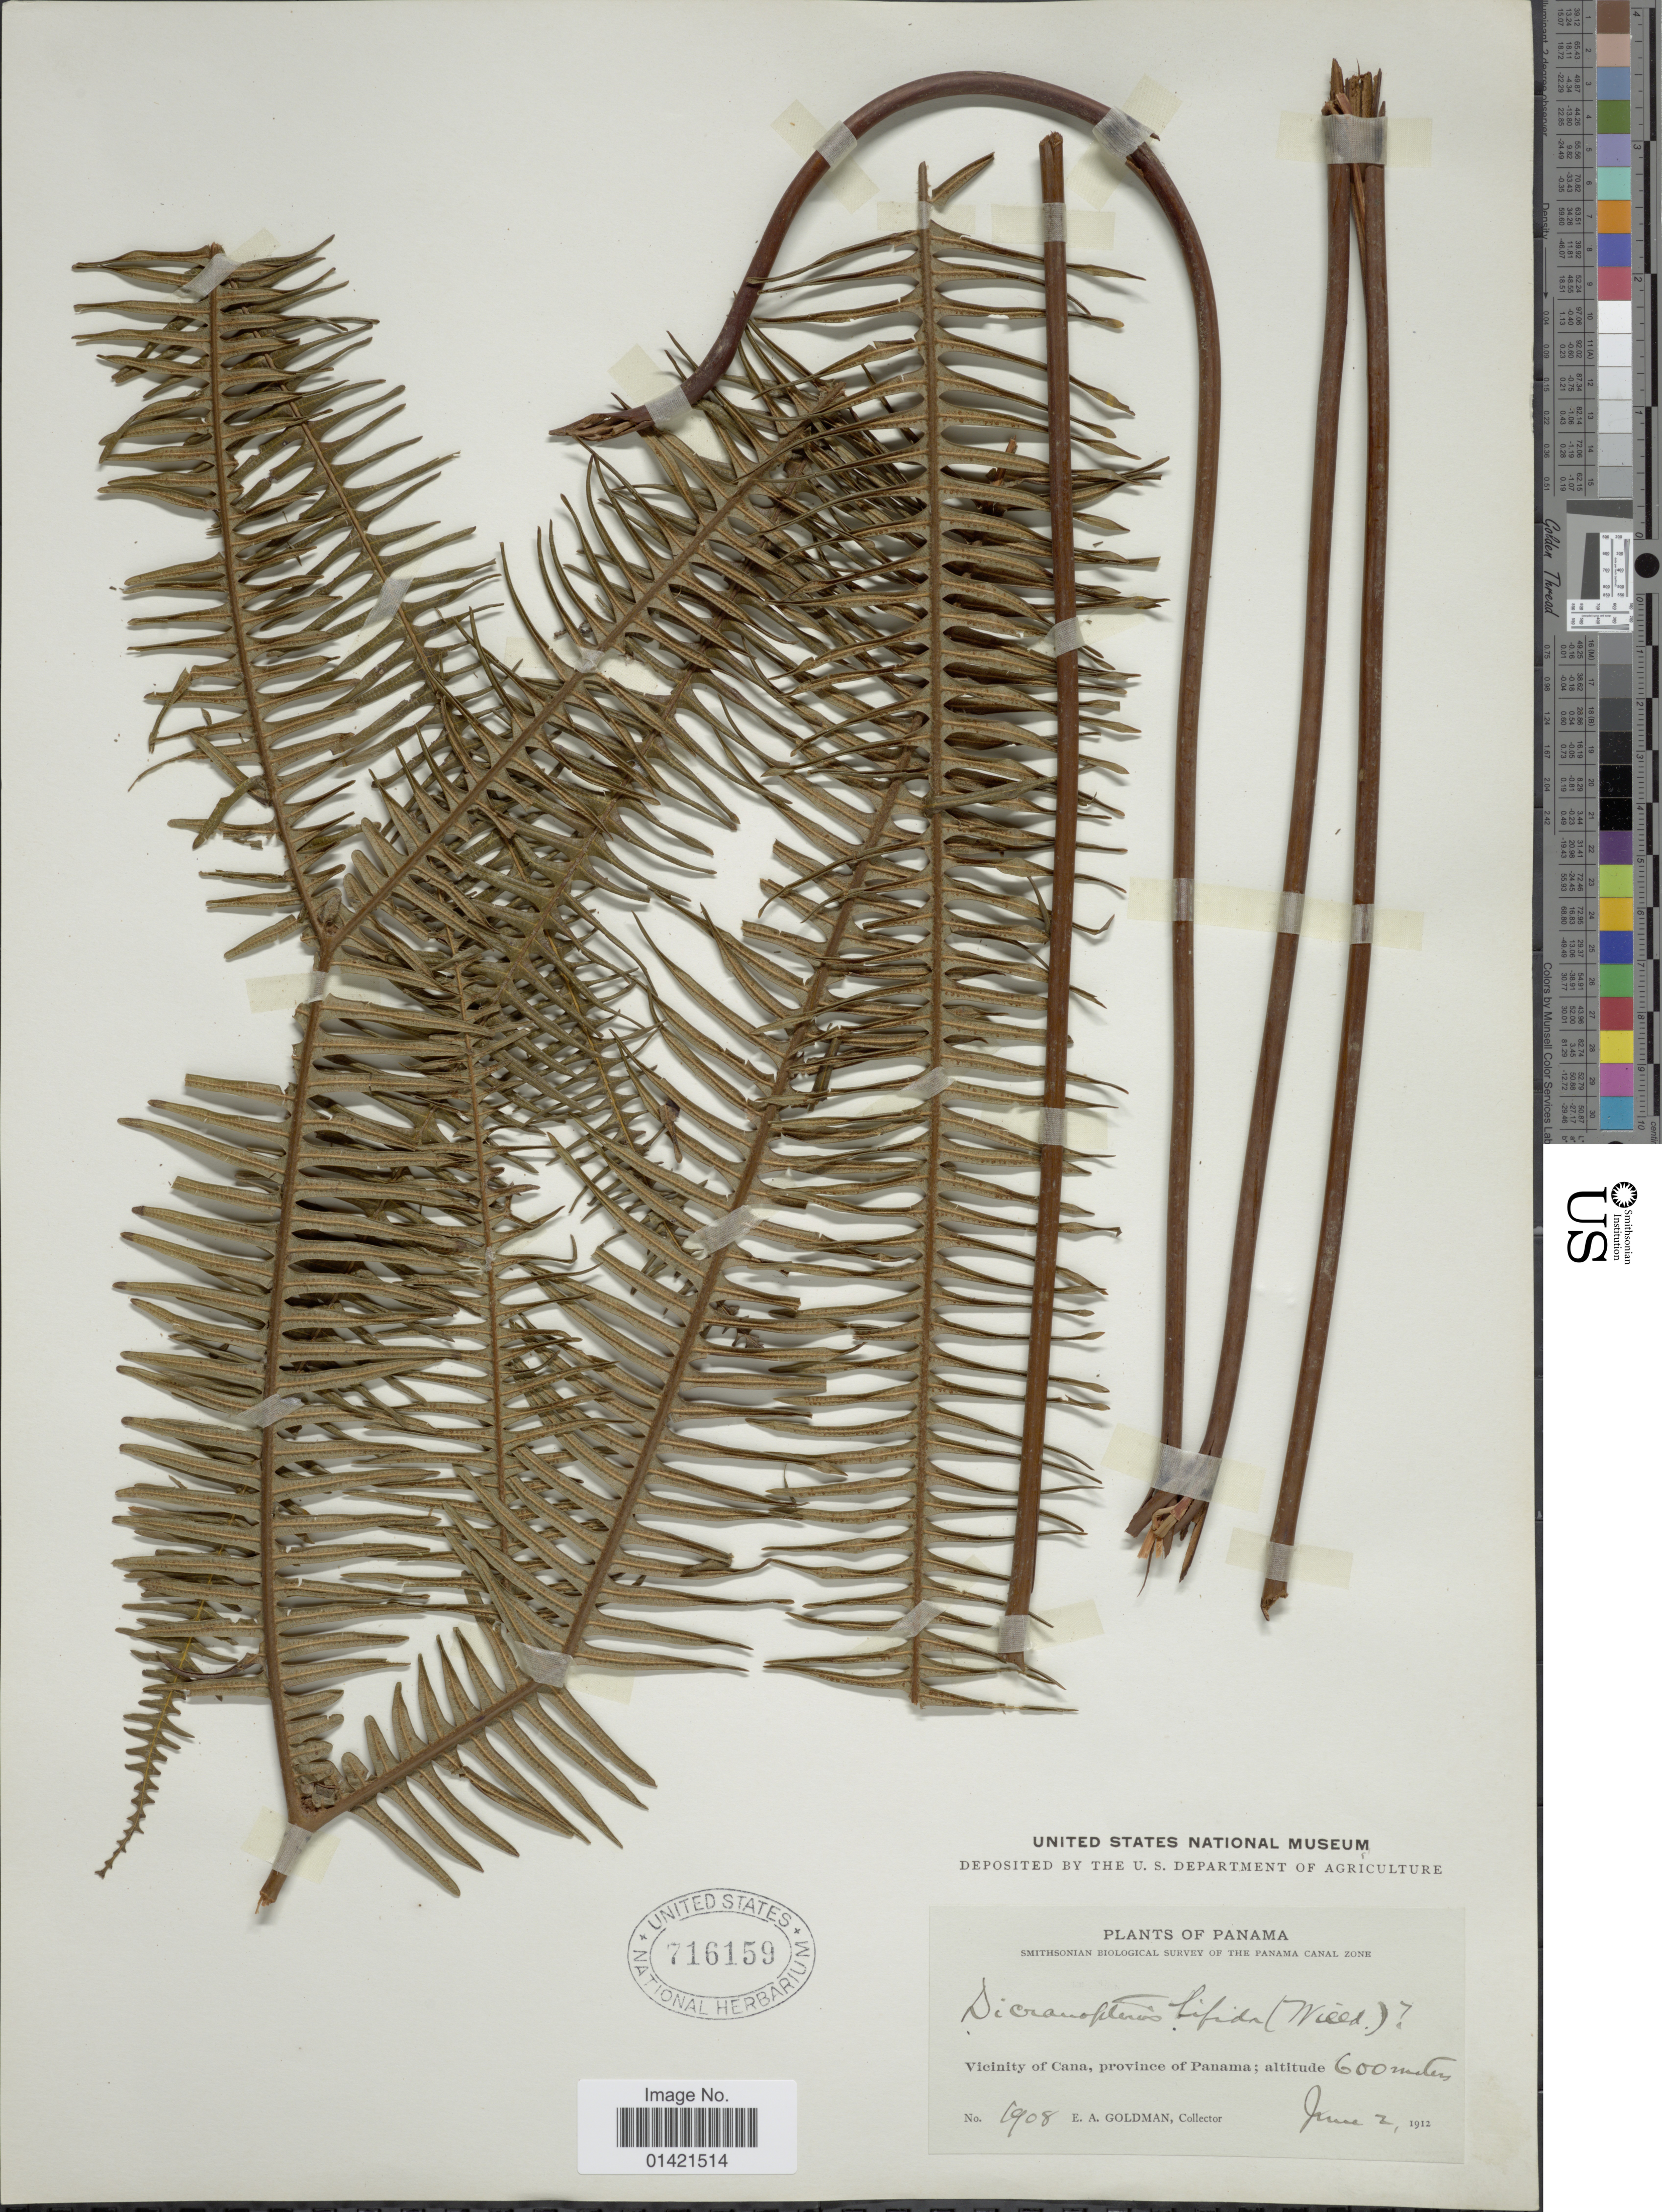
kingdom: Plantae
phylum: Tracheophyta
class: Polypodiopsida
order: Gleicheniales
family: Gleicheniaceae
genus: Sticherus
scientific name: Sticherus bifidus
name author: (Willd.) Ching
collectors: E. A. Goldman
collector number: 1908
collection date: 1912-06-02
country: Panama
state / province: Panamá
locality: Vicinity of Cana, province of Panama.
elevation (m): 600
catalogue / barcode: US 716159